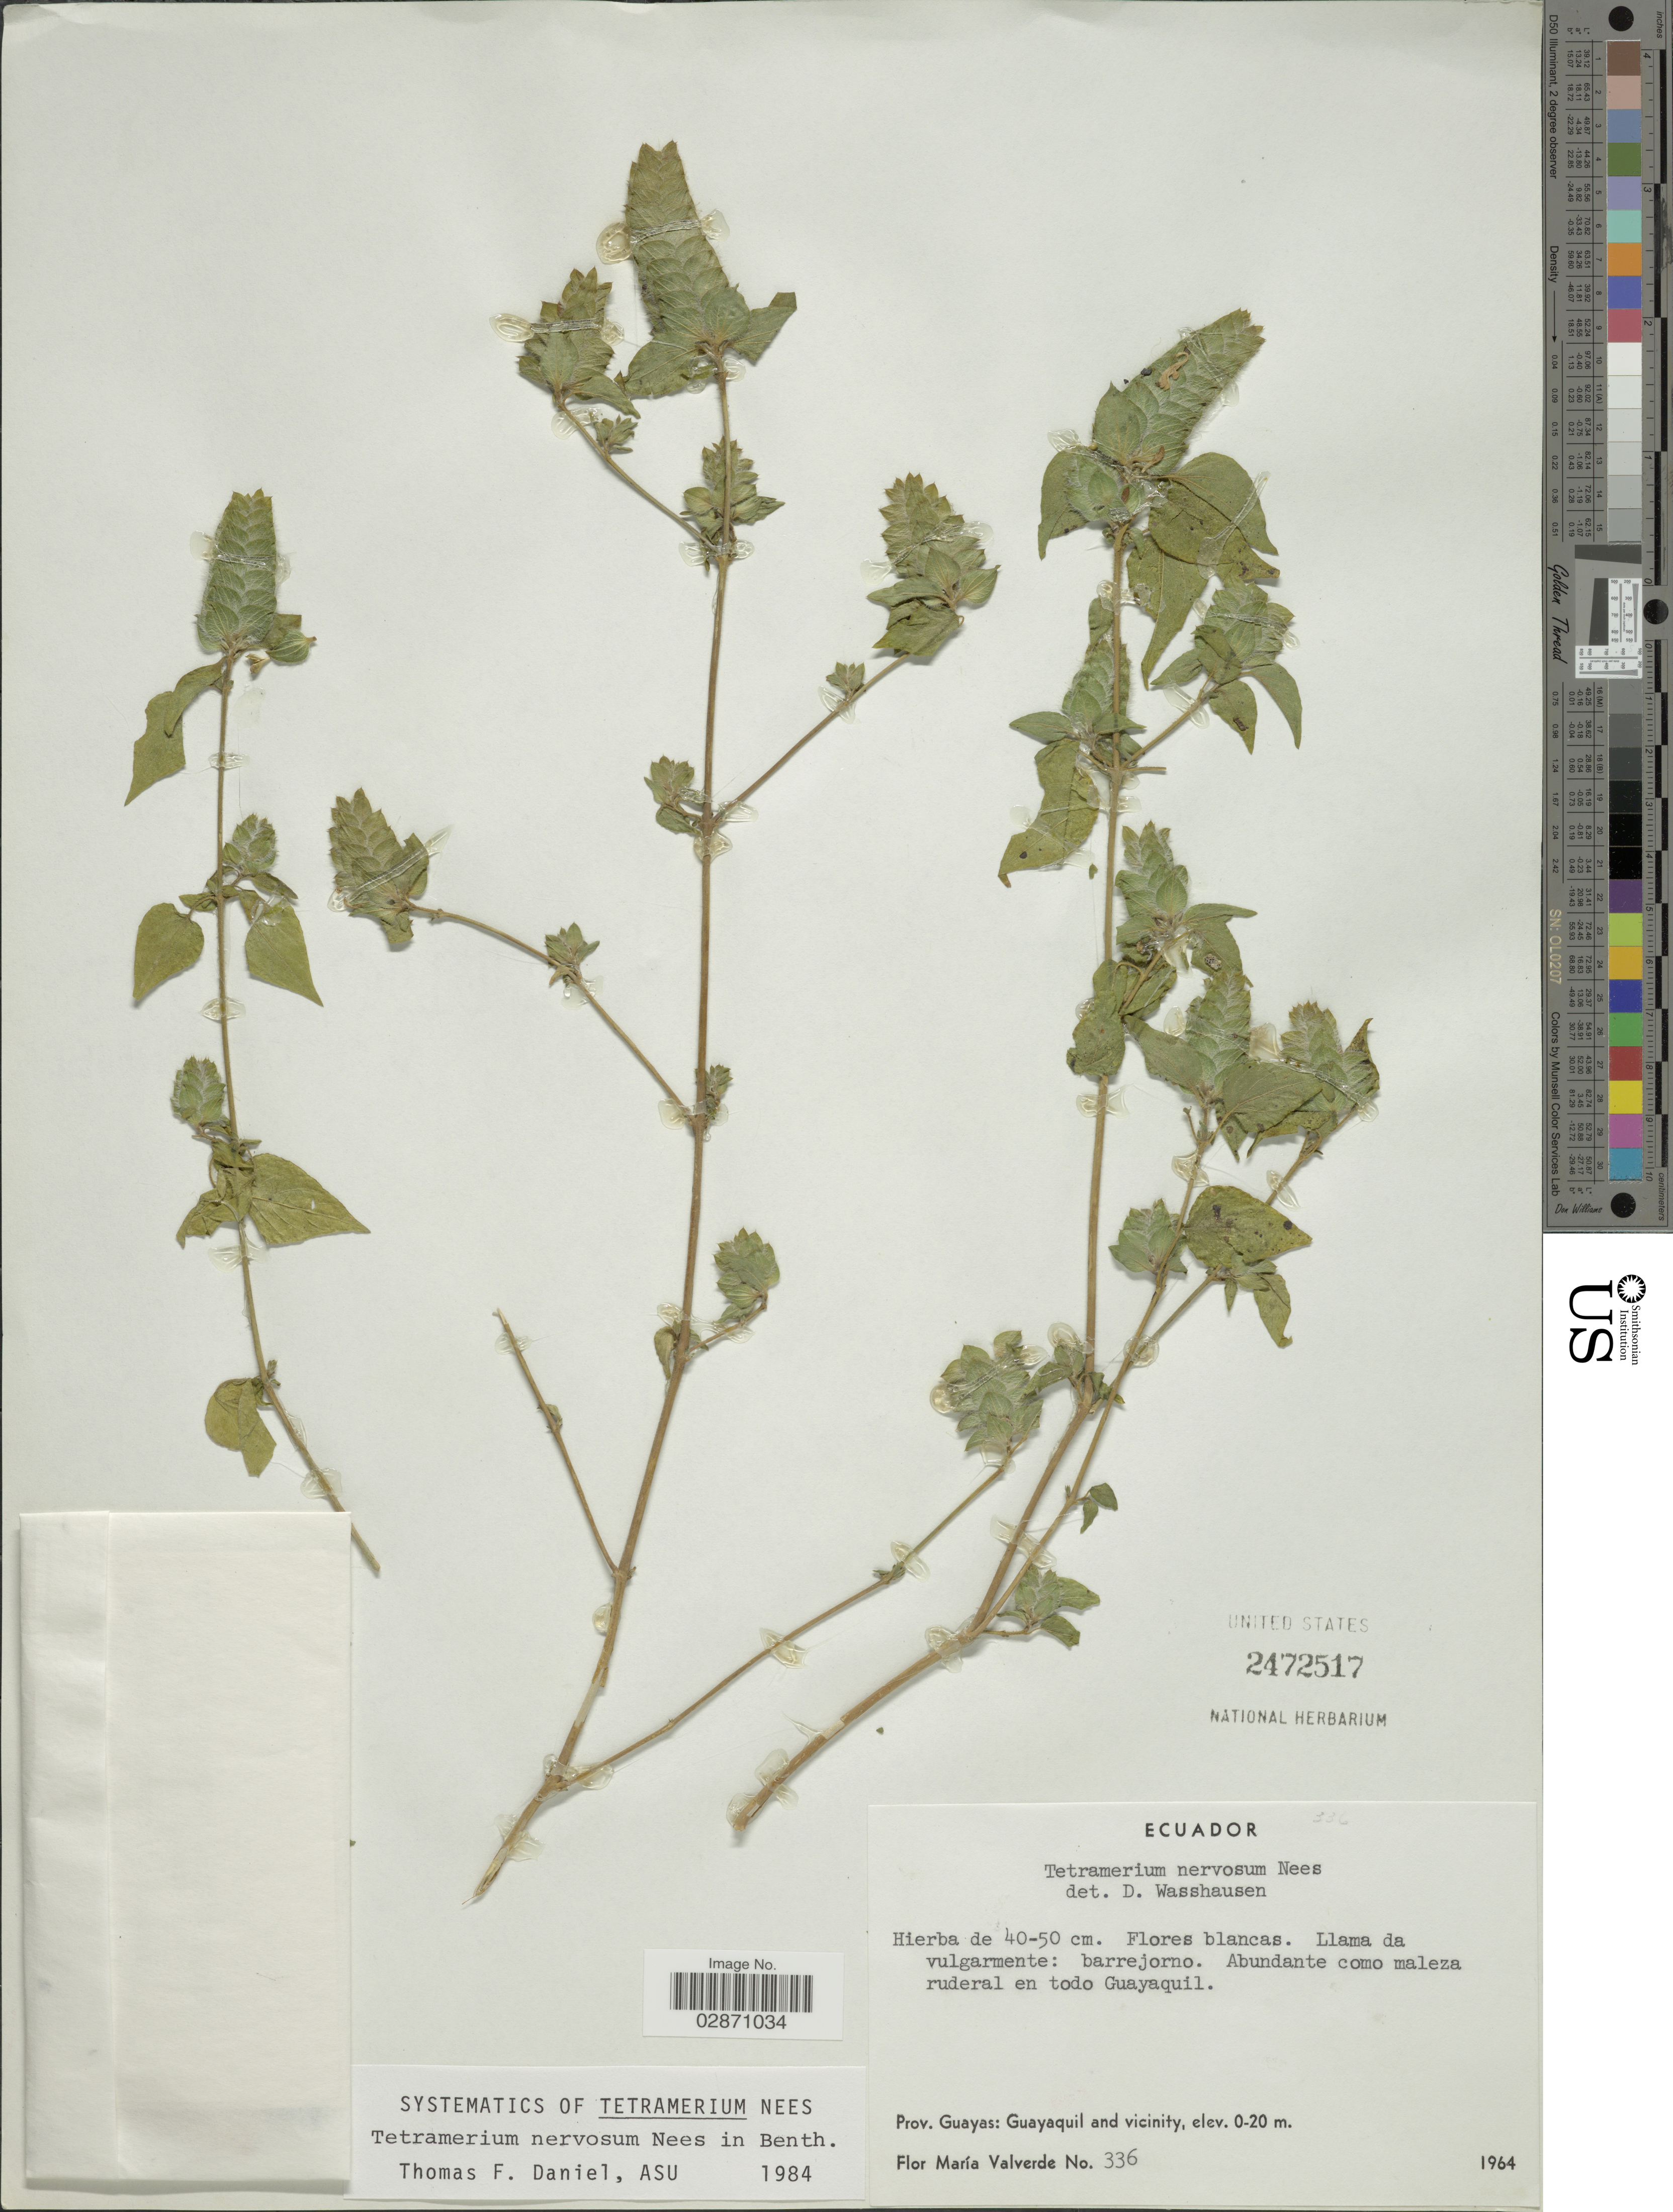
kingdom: Plantae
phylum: Tracheophyta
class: Magnoliopsida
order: Lamiales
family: Acanthaceae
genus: Tetramerium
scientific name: Tetramerium nervosum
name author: Nees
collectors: F. M. Valverde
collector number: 336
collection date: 1964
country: Ecuador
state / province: Guayas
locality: Abundante como maleza ruderal en todo Guayaquil. Guayaquil and vicinity.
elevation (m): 0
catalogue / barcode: US 2472517